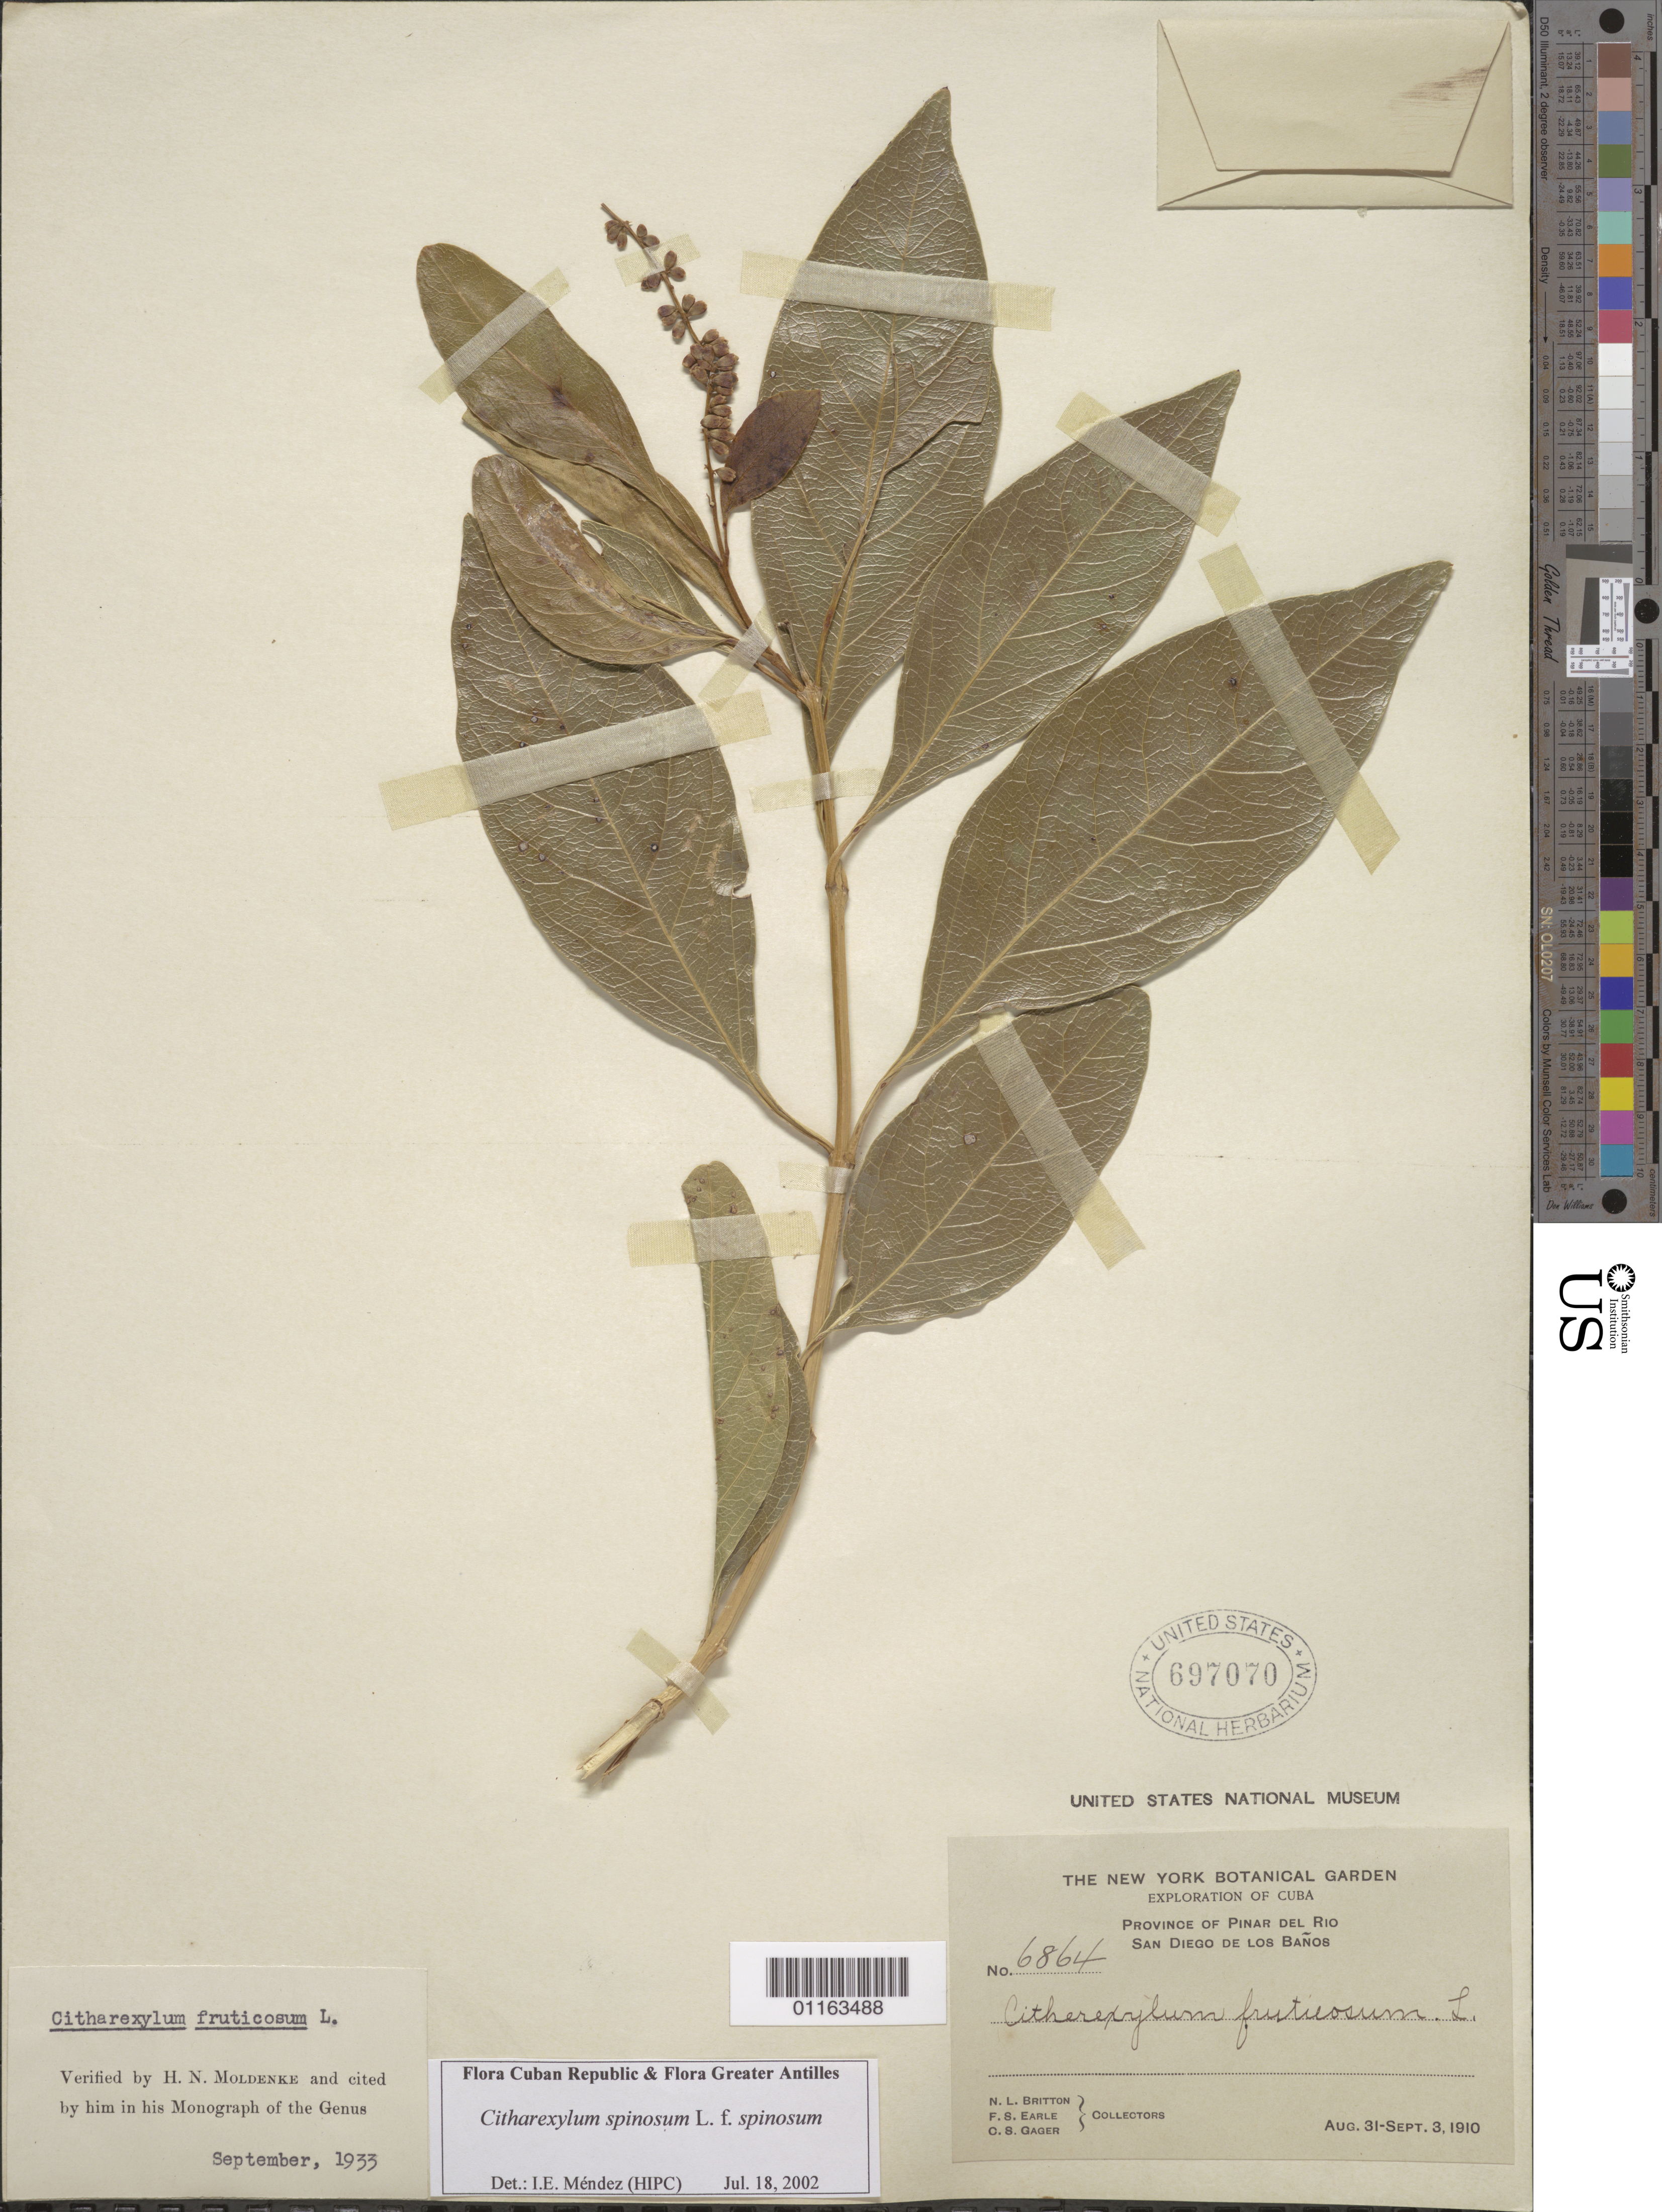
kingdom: Plantae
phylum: Tracheophyta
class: Magnoliopsida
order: Lamiales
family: Verbenaceae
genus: Citharexylum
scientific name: Citharexylum spinosum f. spinosum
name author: L.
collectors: N. Britton, F. S. Earle & C. Gager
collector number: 6864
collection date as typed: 31 Aug 1910 to 03 Sep 1910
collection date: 1910-08-31/1910-09-03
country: Cuba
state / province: Pinar del Rio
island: Cuba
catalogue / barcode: US 697070